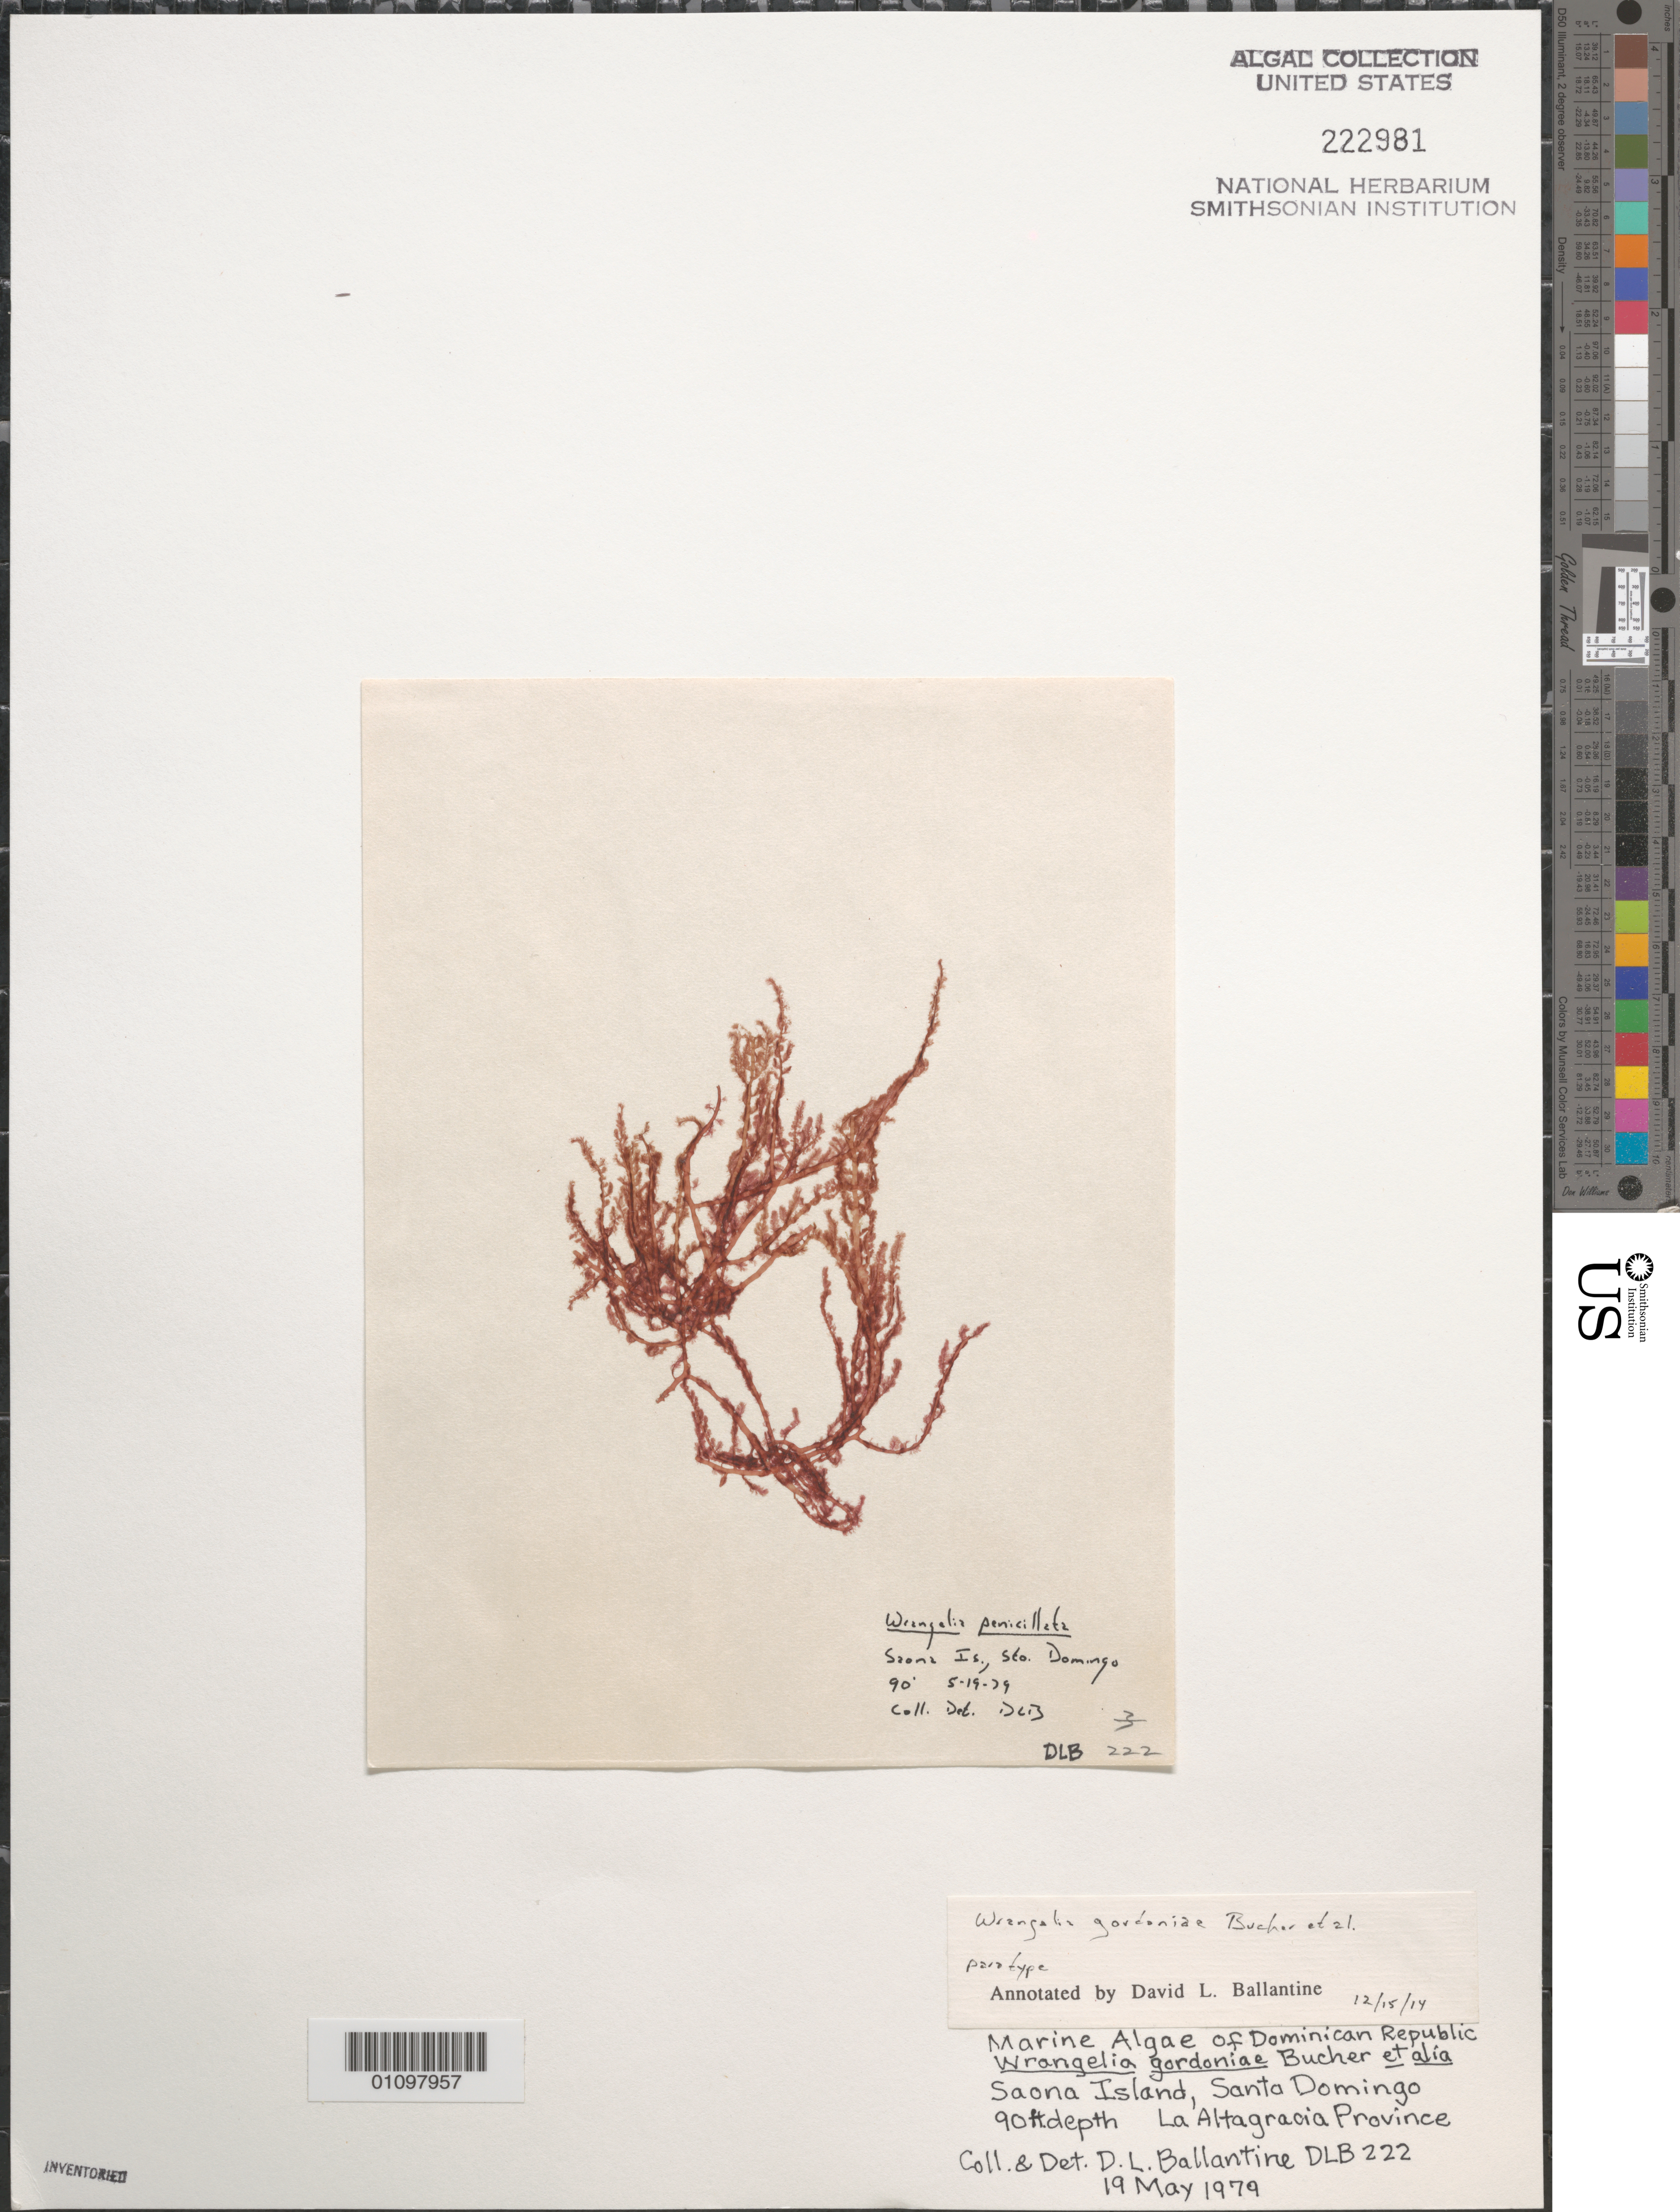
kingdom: Plantae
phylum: Rhodophyta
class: Florideophyceae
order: Ceramiales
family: Wrangeliaceae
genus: Wrangelia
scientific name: Wrangelia gordoniae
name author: K.E. Bucher et al.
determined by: Ballantine, D. L.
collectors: D.L. Ballantine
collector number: DLB 222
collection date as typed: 19 May 1979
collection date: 1979-05-19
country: Dominican Republic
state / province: La Altagracía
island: Saona Island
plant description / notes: Paratype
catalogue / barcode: US 222981